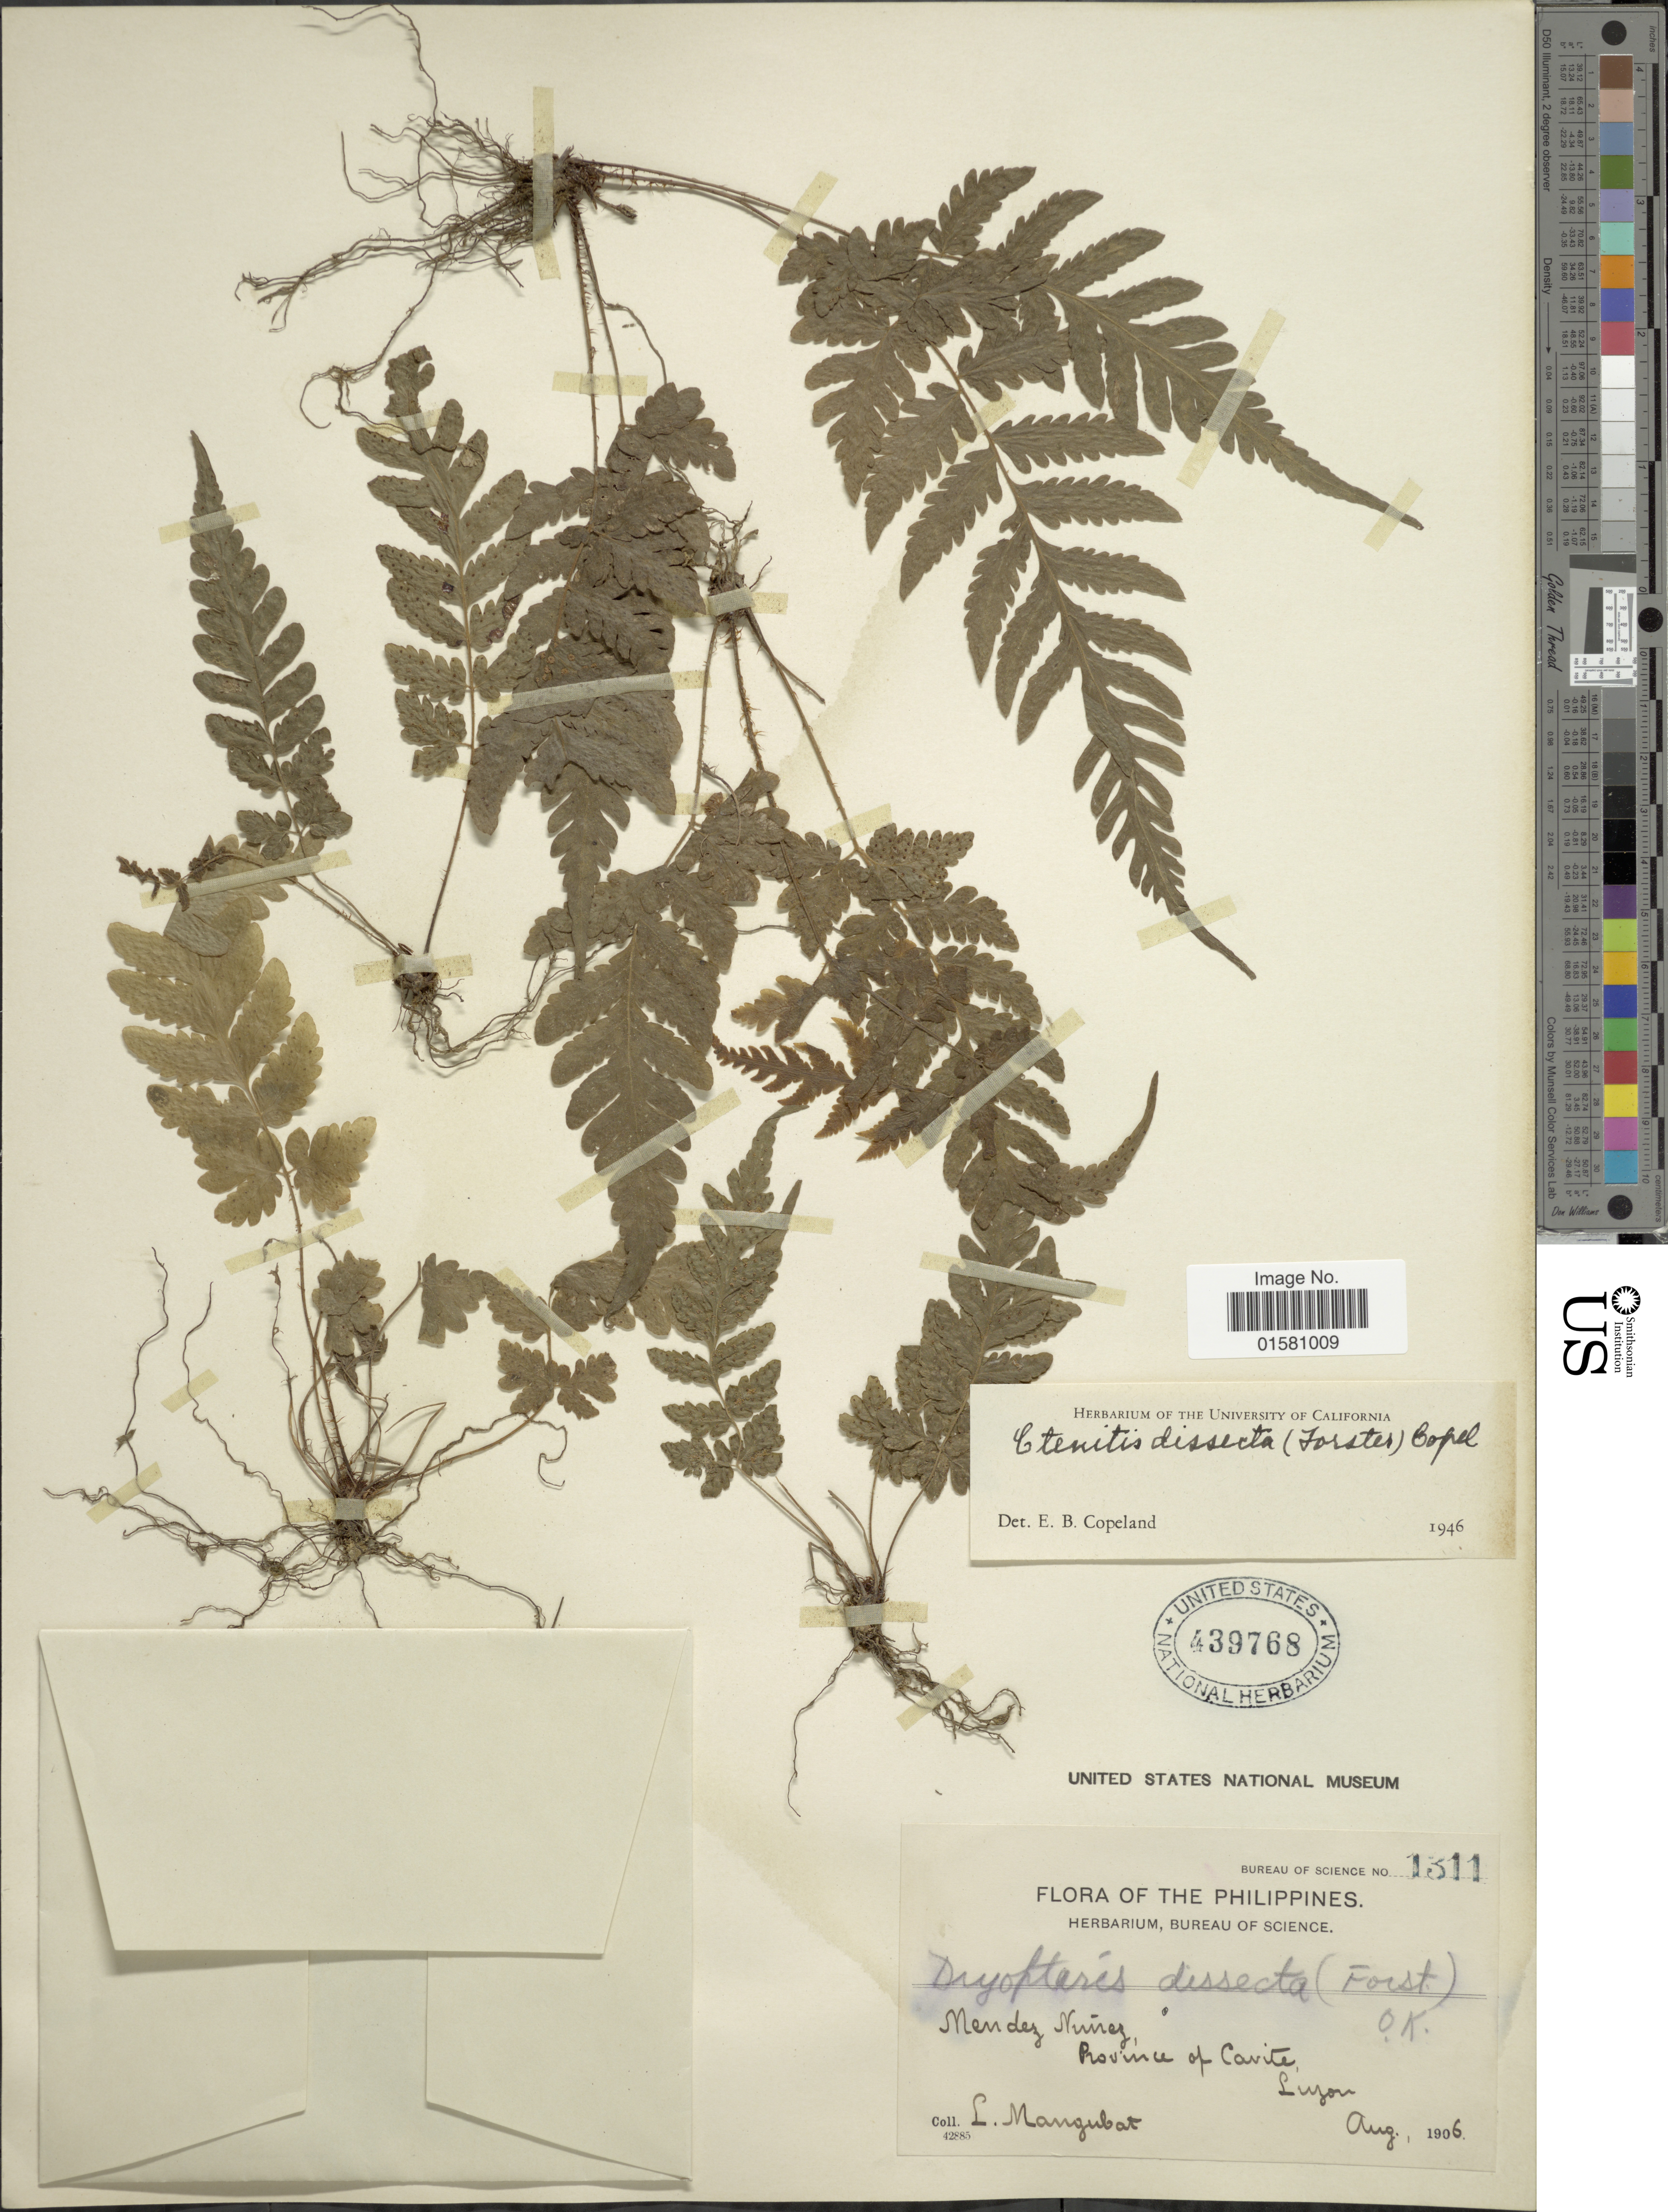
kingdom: Plantae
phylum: Tracheophyta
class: Polypodiopsida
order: Polypodiales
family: Tectariaceae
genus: Tectaria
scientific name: Tectaria dissecta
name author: (G. Forst.) Lellinger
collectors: L. Mangubat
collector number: Bureau of Science 1311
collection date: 1906-08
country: Philippines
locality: Mendey Nunes. Province of Cavite. Luzon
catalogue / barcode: US 439768